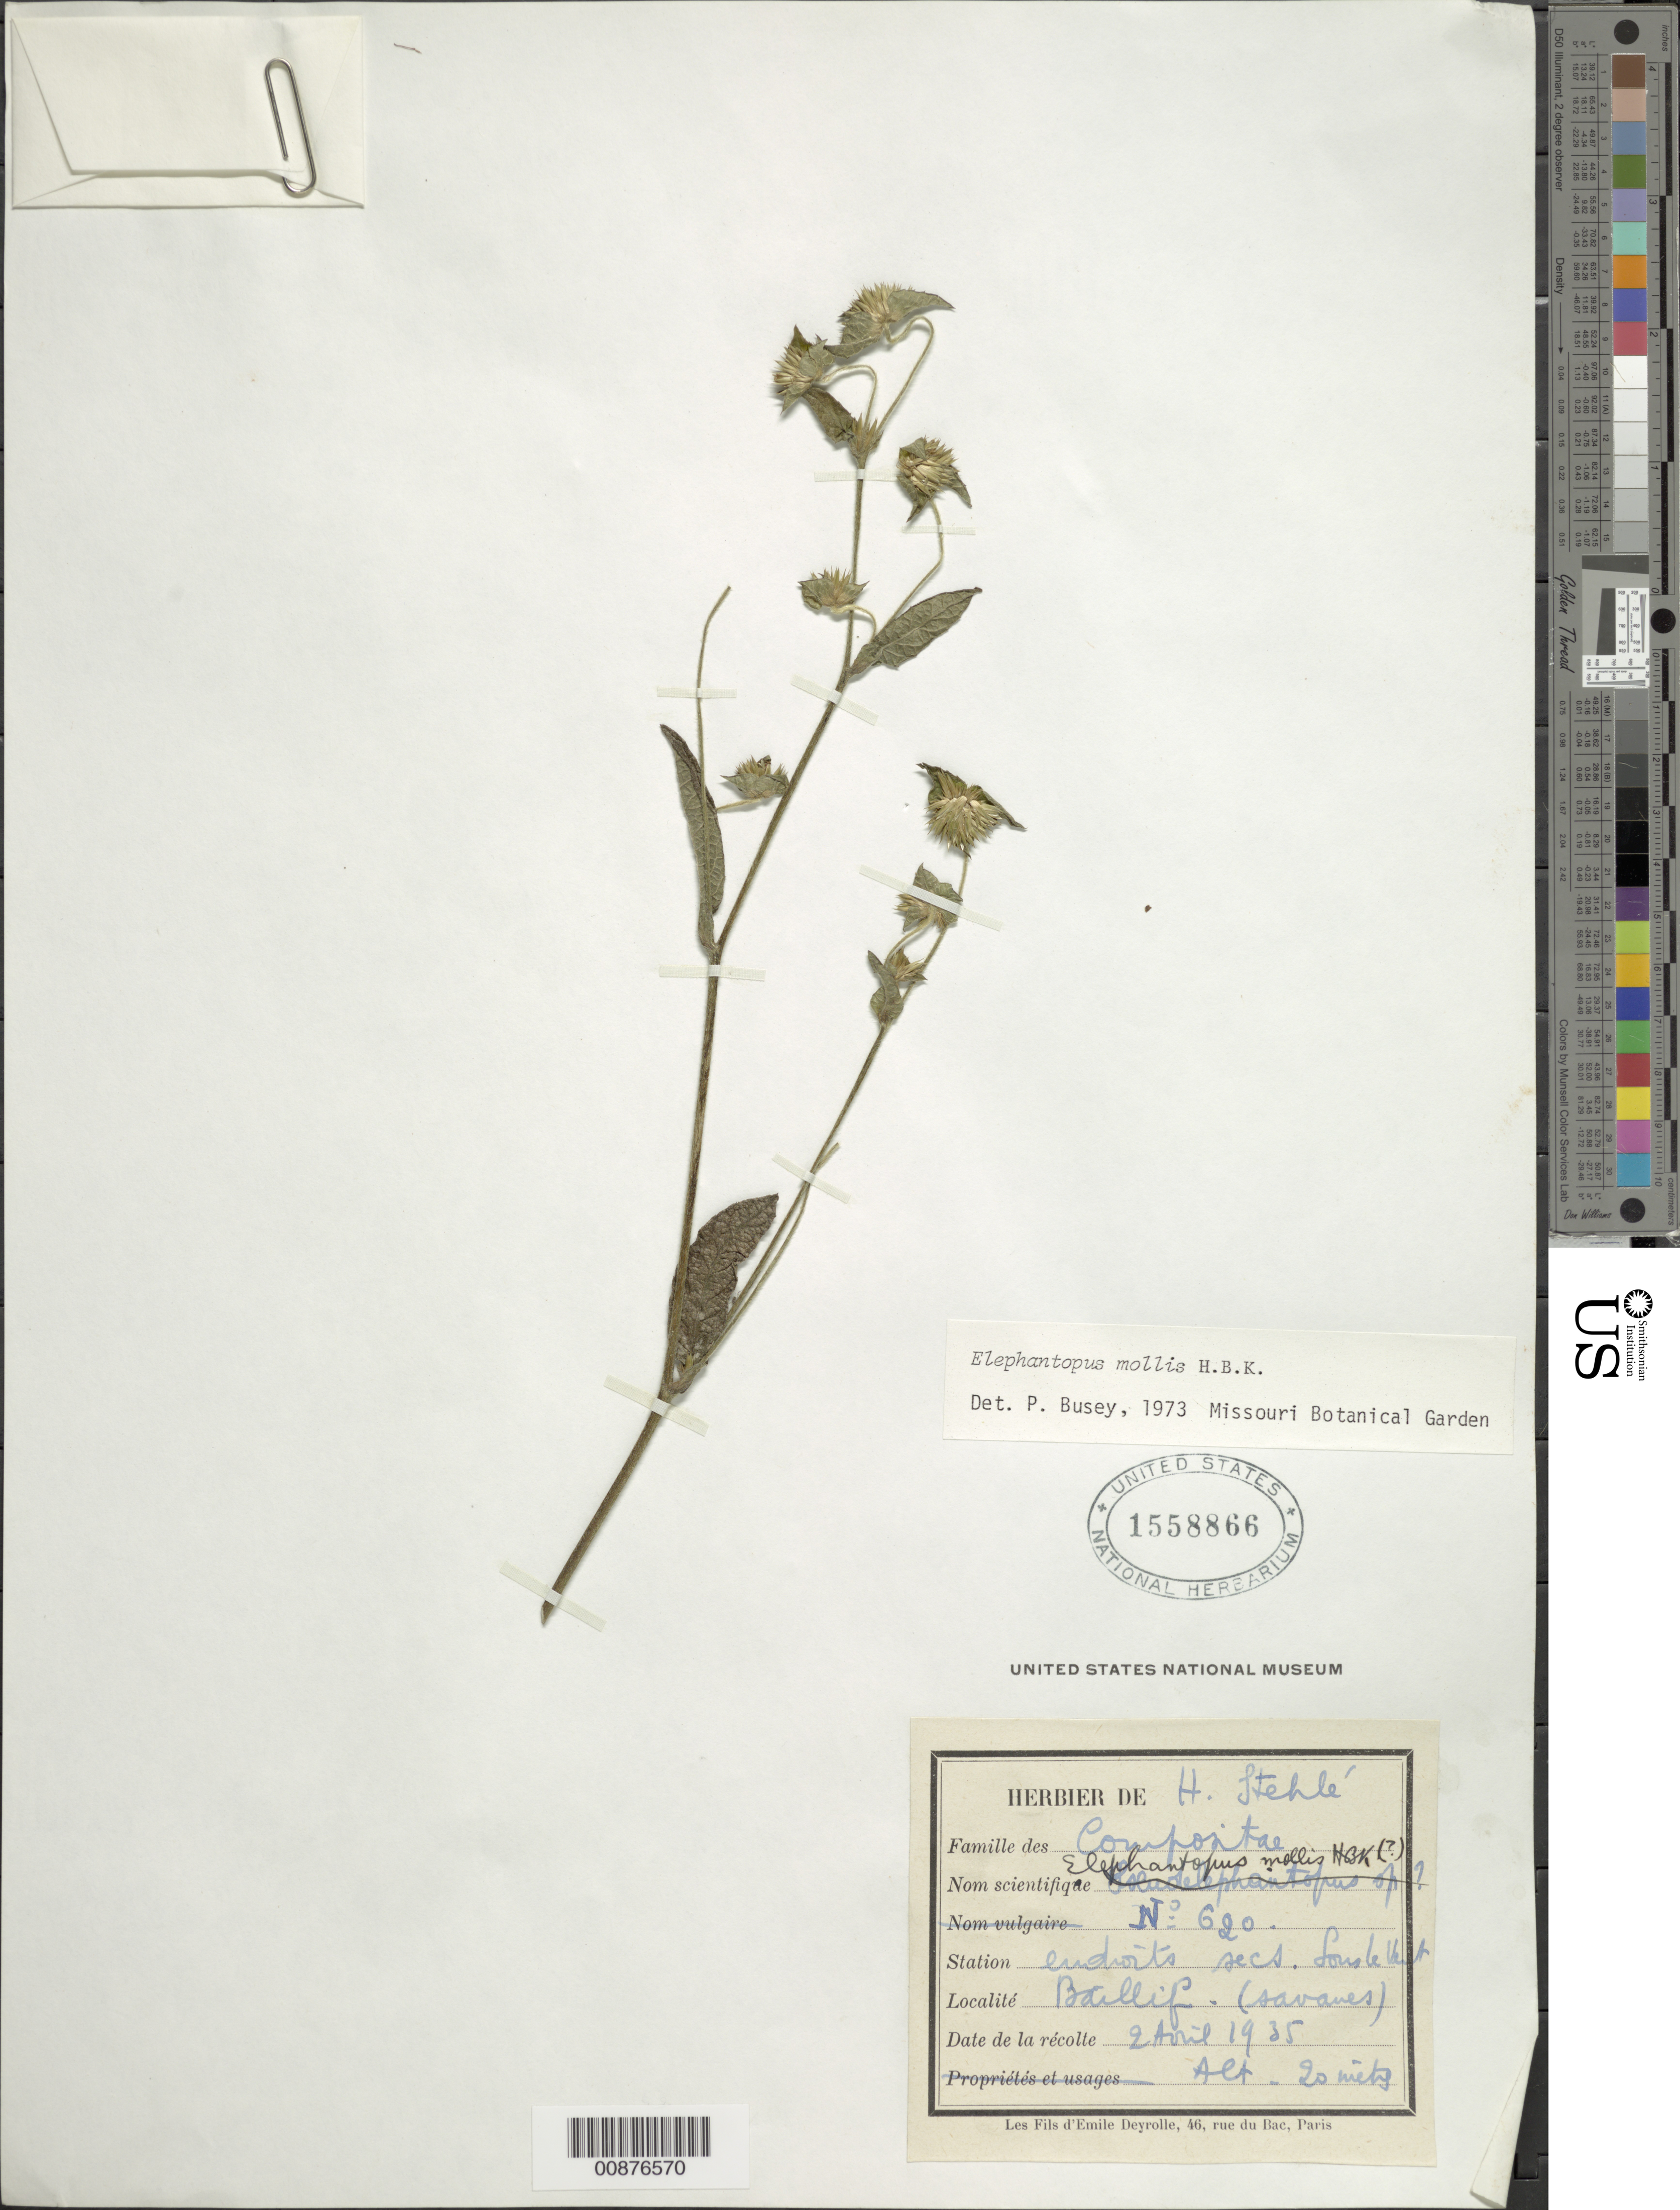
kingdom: Plantae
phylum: Tracheophyta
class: Magnoliopsida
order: Asterales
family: Asteraceae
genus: Elephantopus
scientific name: Elephantopus mollis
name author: Kunth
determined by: Busey, P.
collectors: H. Stehlé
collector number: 620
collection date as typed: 02 Apr 1935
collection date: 1935-04-02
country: Guadeloupe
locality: Baillif. Sous le Vent.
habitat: Savannas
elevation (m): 20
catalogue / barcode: US 1558866